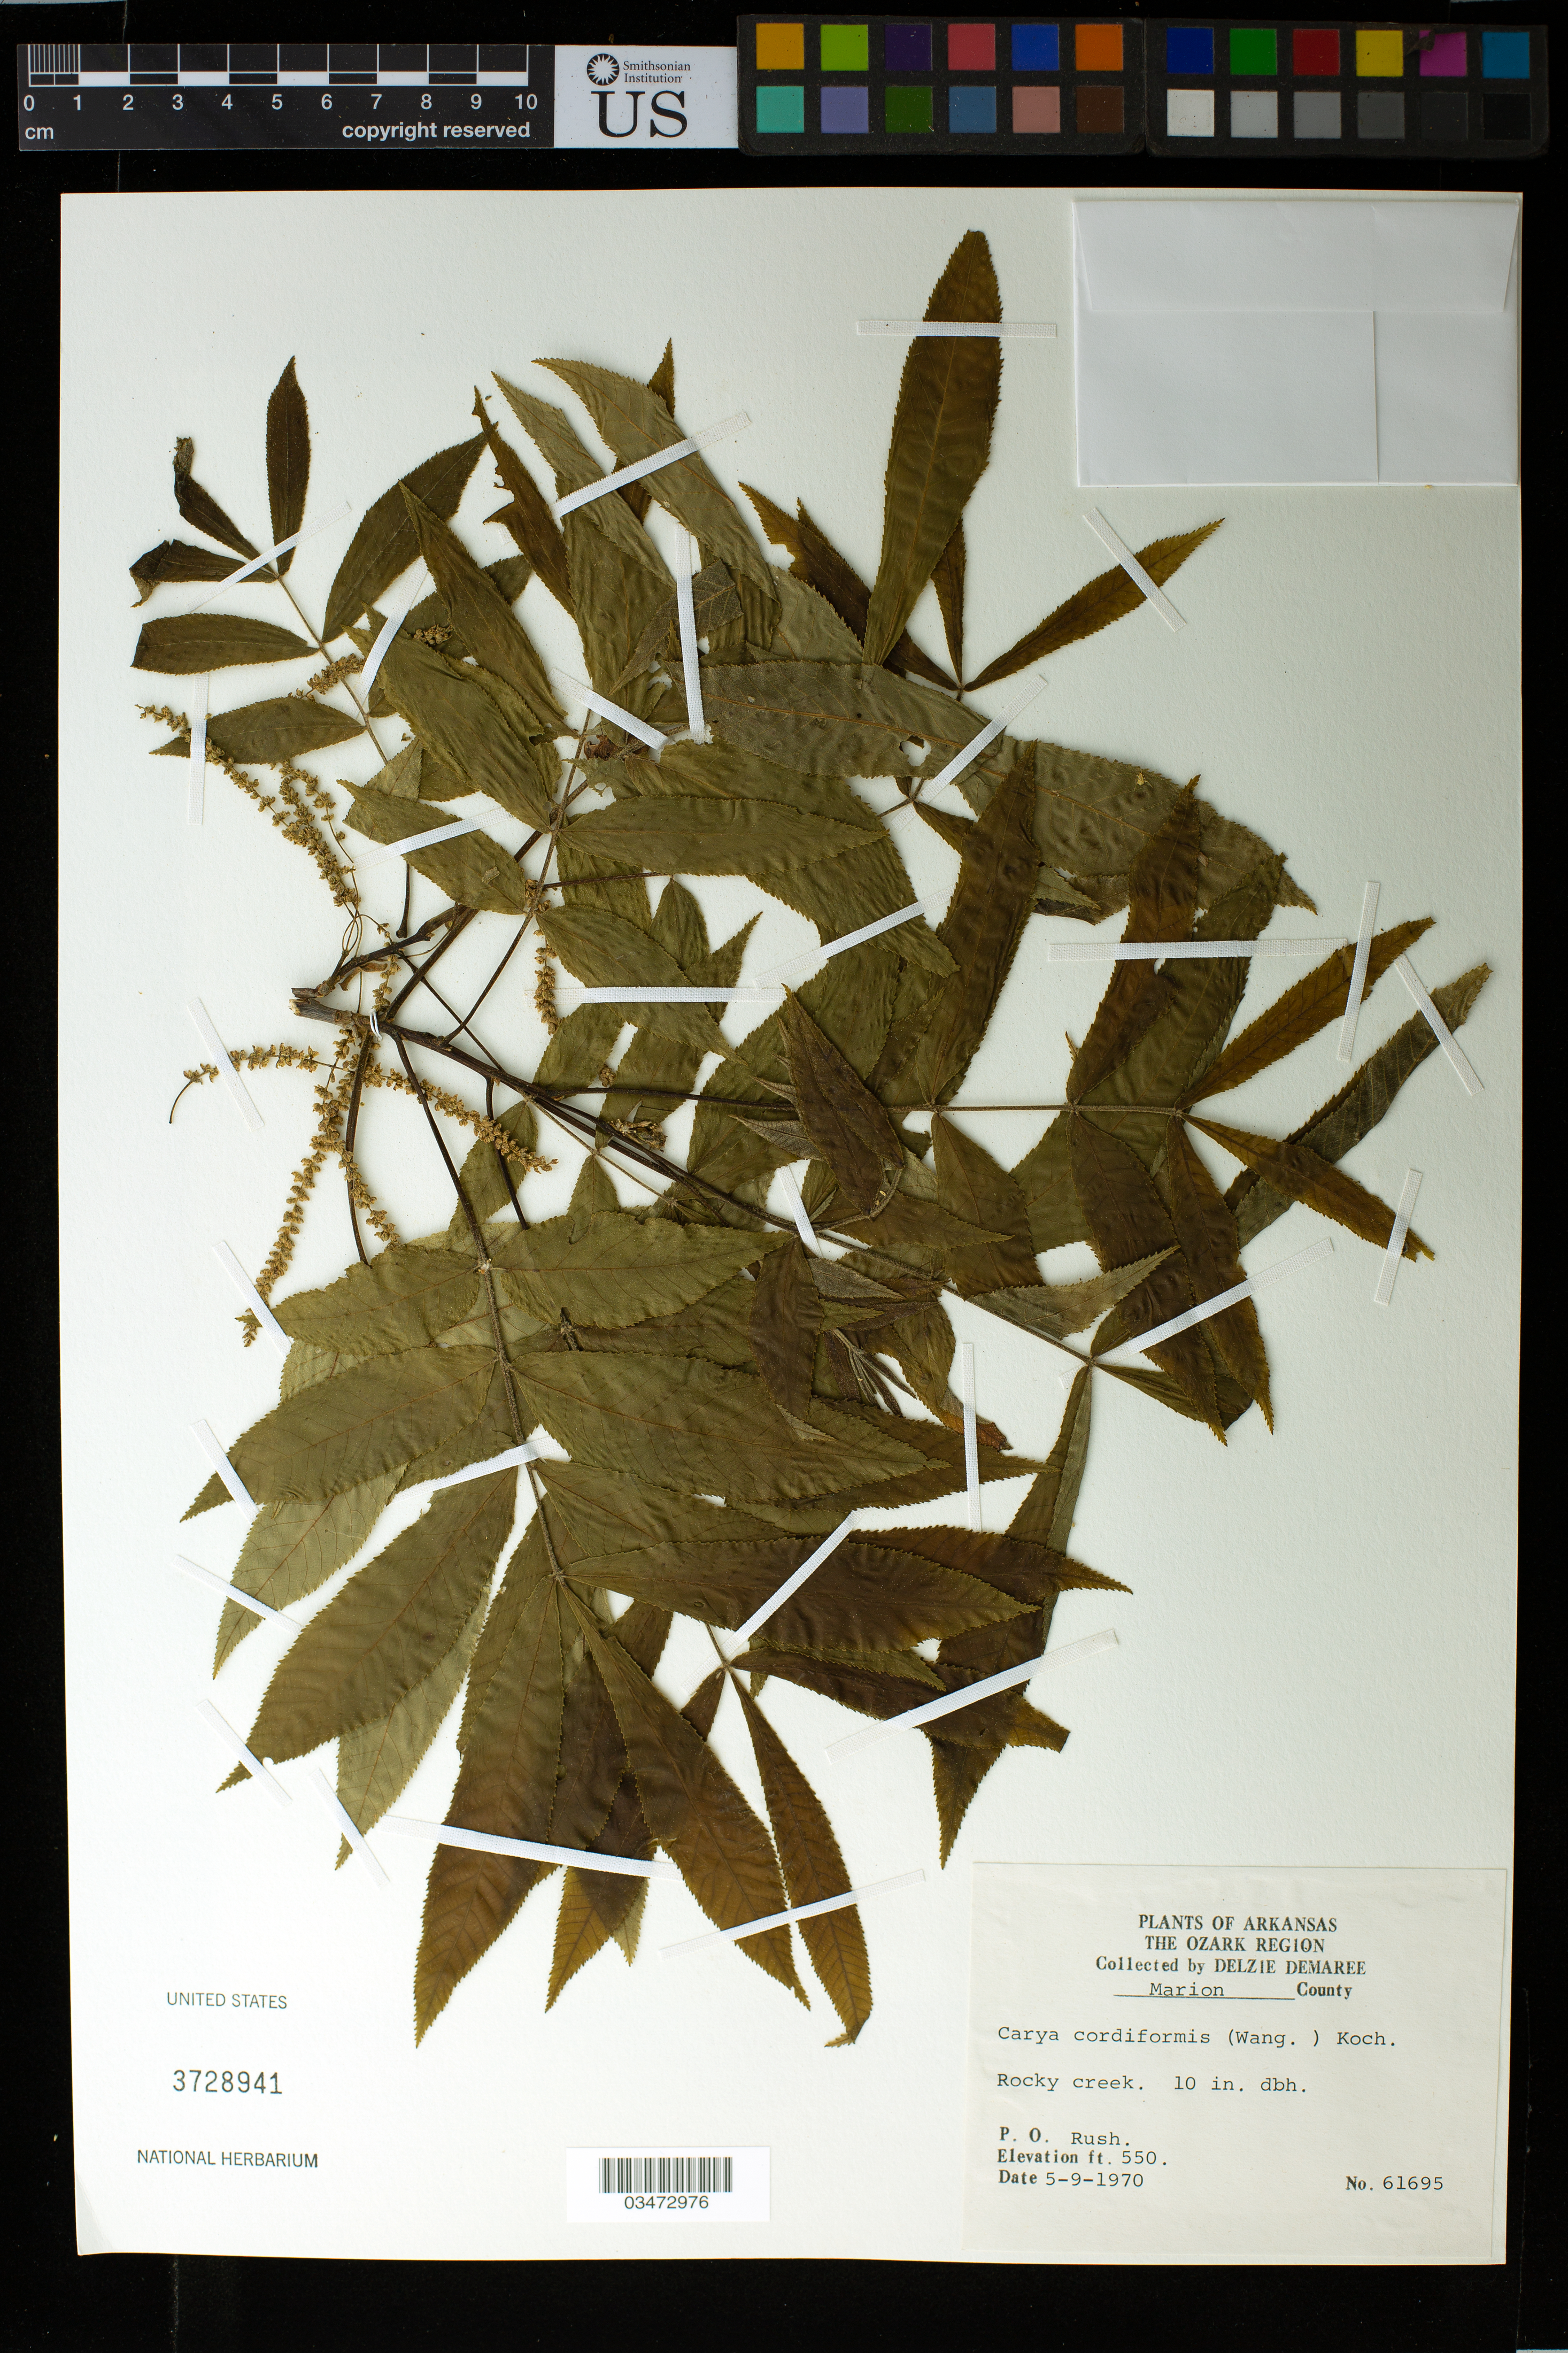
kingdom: Plantae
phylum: Tracheophyta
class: Magnoliopsida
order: Fagales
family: Juglandaceae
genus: Carya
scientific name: Carya cordiformis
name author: (Wangenh.) K. Koch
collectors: D. Demaree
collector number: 61695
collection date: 1970-05-09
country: United States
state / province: Arkansas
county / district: Marion County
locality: P.O. Rush, Rocky Creek.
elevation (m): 168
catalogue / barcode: US 3728941